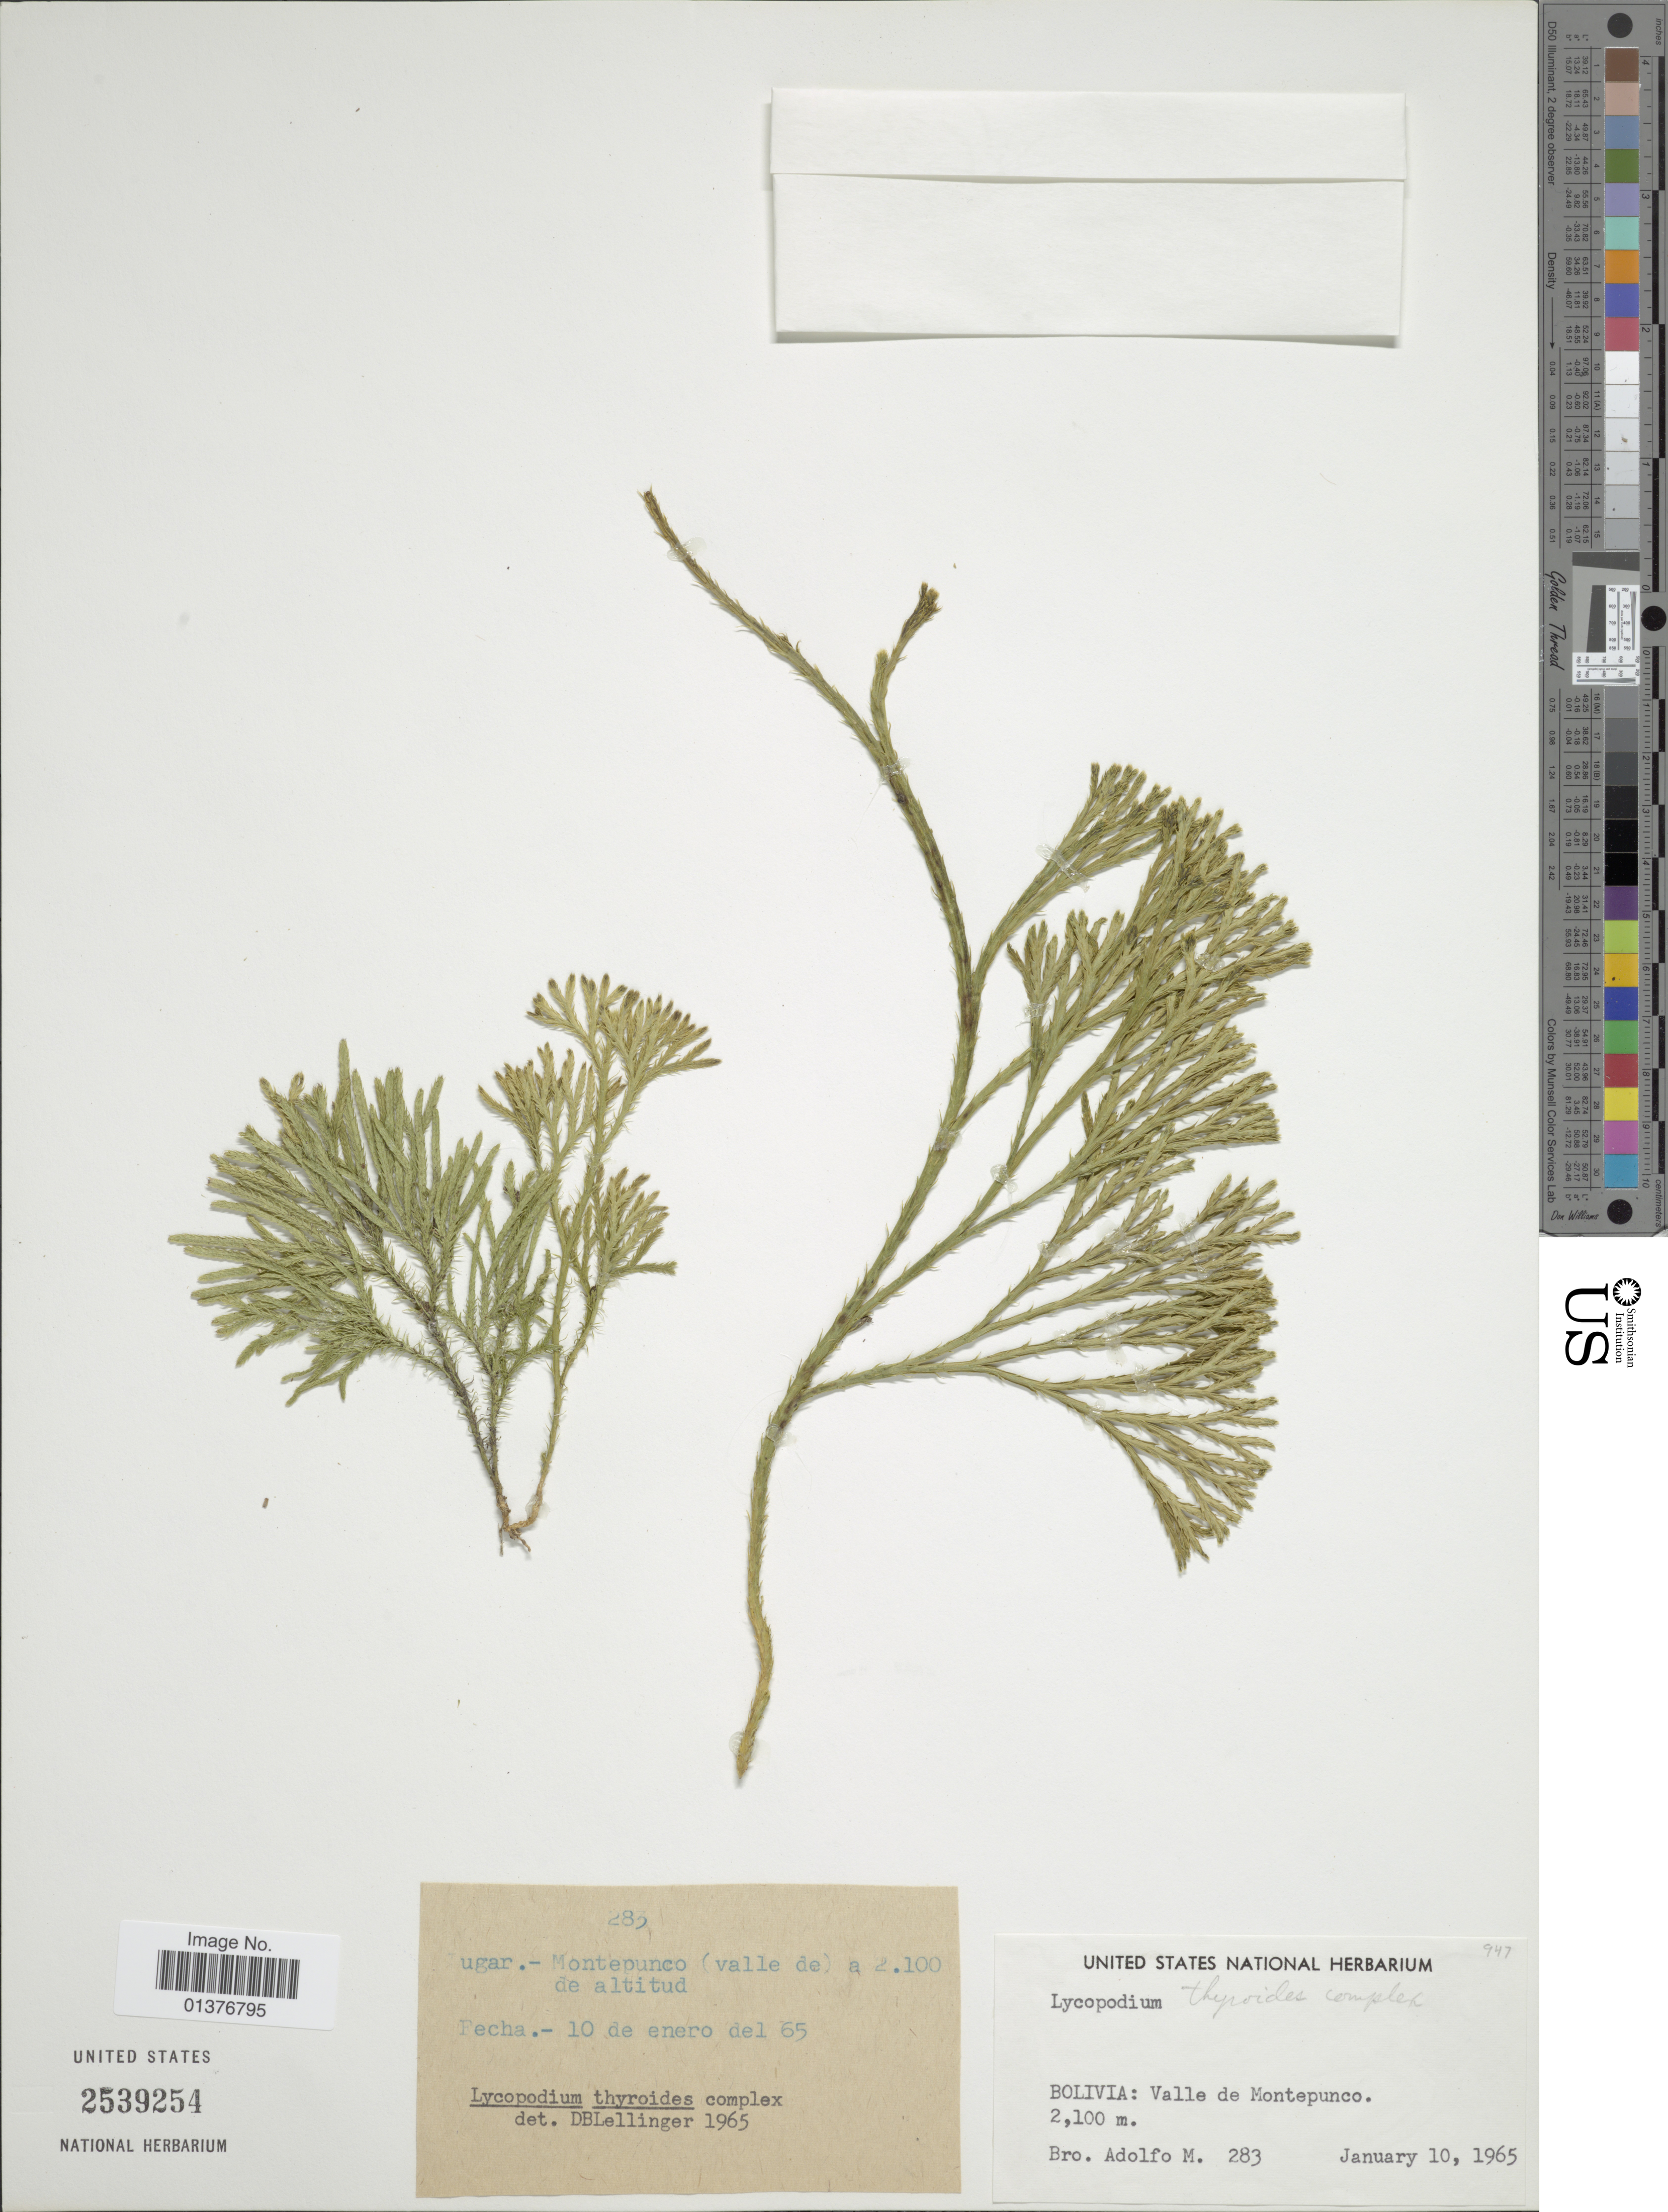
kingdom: Plantae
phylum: Tracheophyta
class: Lycopodiopsida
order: Lycopodiales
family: Lycopodiaceae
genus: Diphasiastrum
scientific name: Diphasiastrum thyoides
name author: (Humb. & Bonpl. ex Willd.) Holub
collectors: Bro. Adolfo M.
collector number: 283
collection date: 1965-01-10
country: Bolivia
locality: Valle de Montepunco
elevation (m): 2100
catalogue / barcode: US 2539254